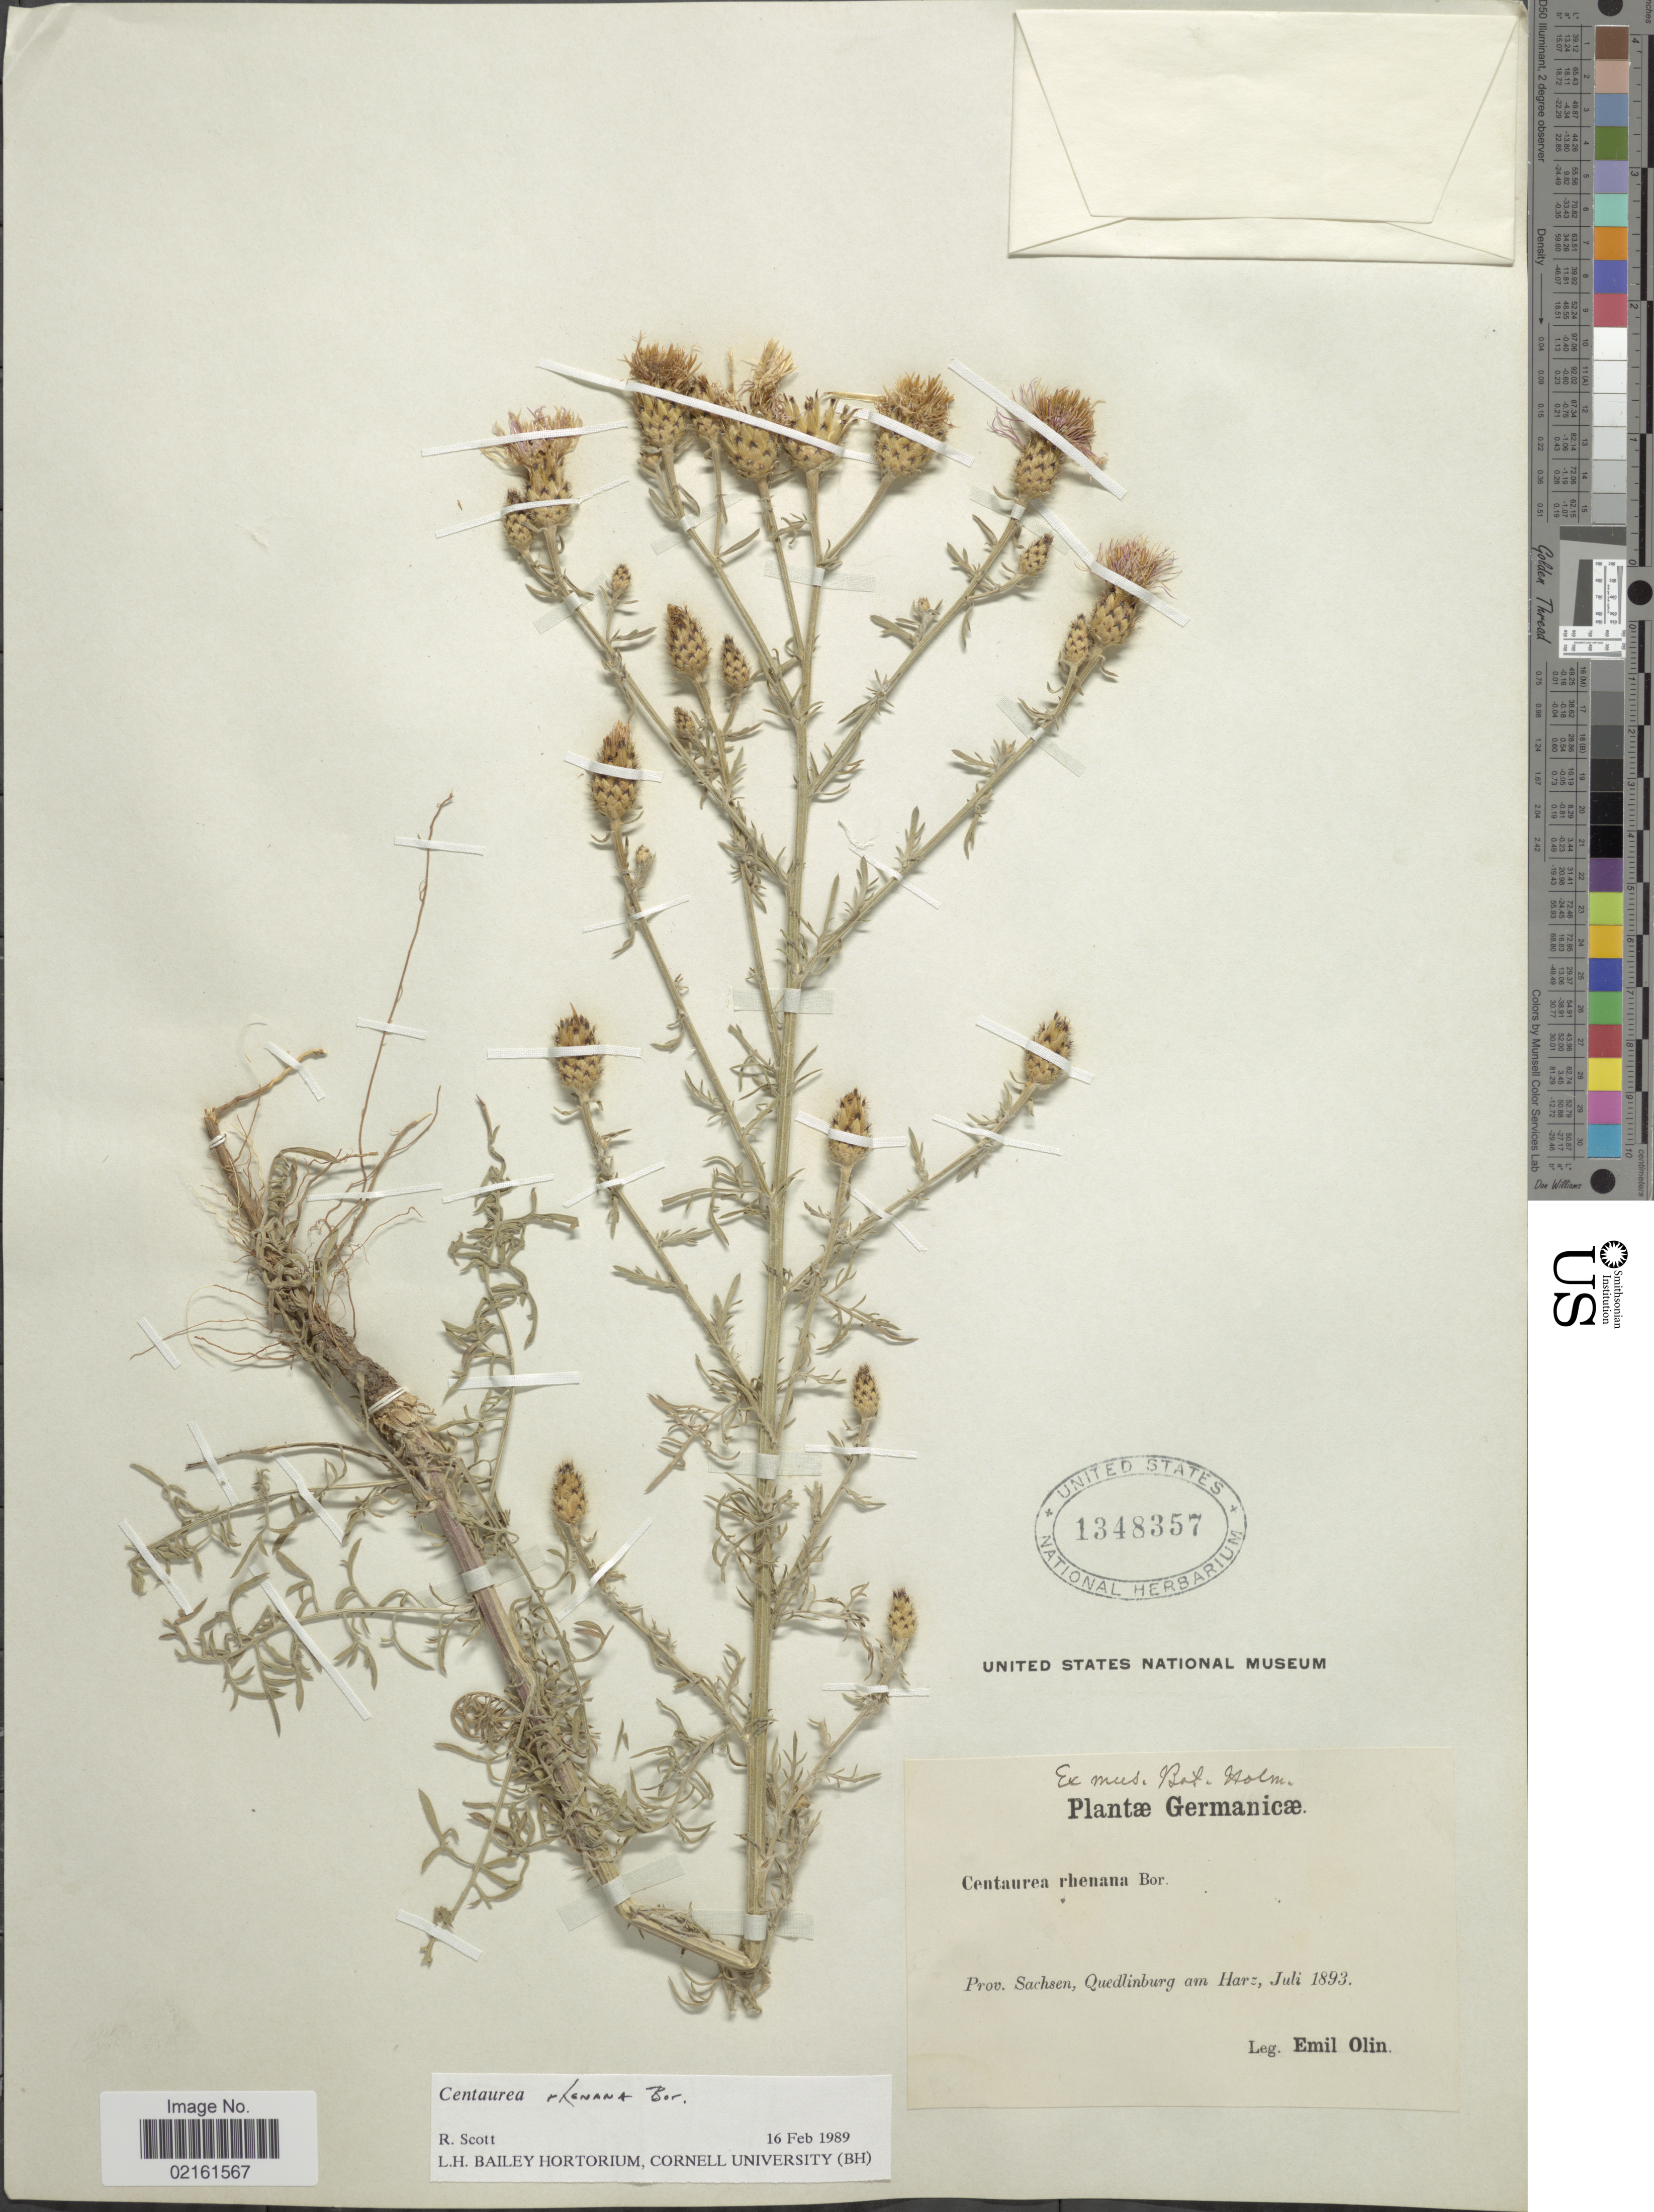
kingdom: Plantae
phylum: Tracheophyta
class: Magnoliopsida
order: Asterales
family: Asteraceae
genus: Centaurea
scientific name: Centaurea stoebe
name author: L.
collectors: E. Olin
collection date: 1893-07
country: Germany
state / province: Sachsen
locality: Quedlinburg am Harz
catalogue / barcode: US 1348357